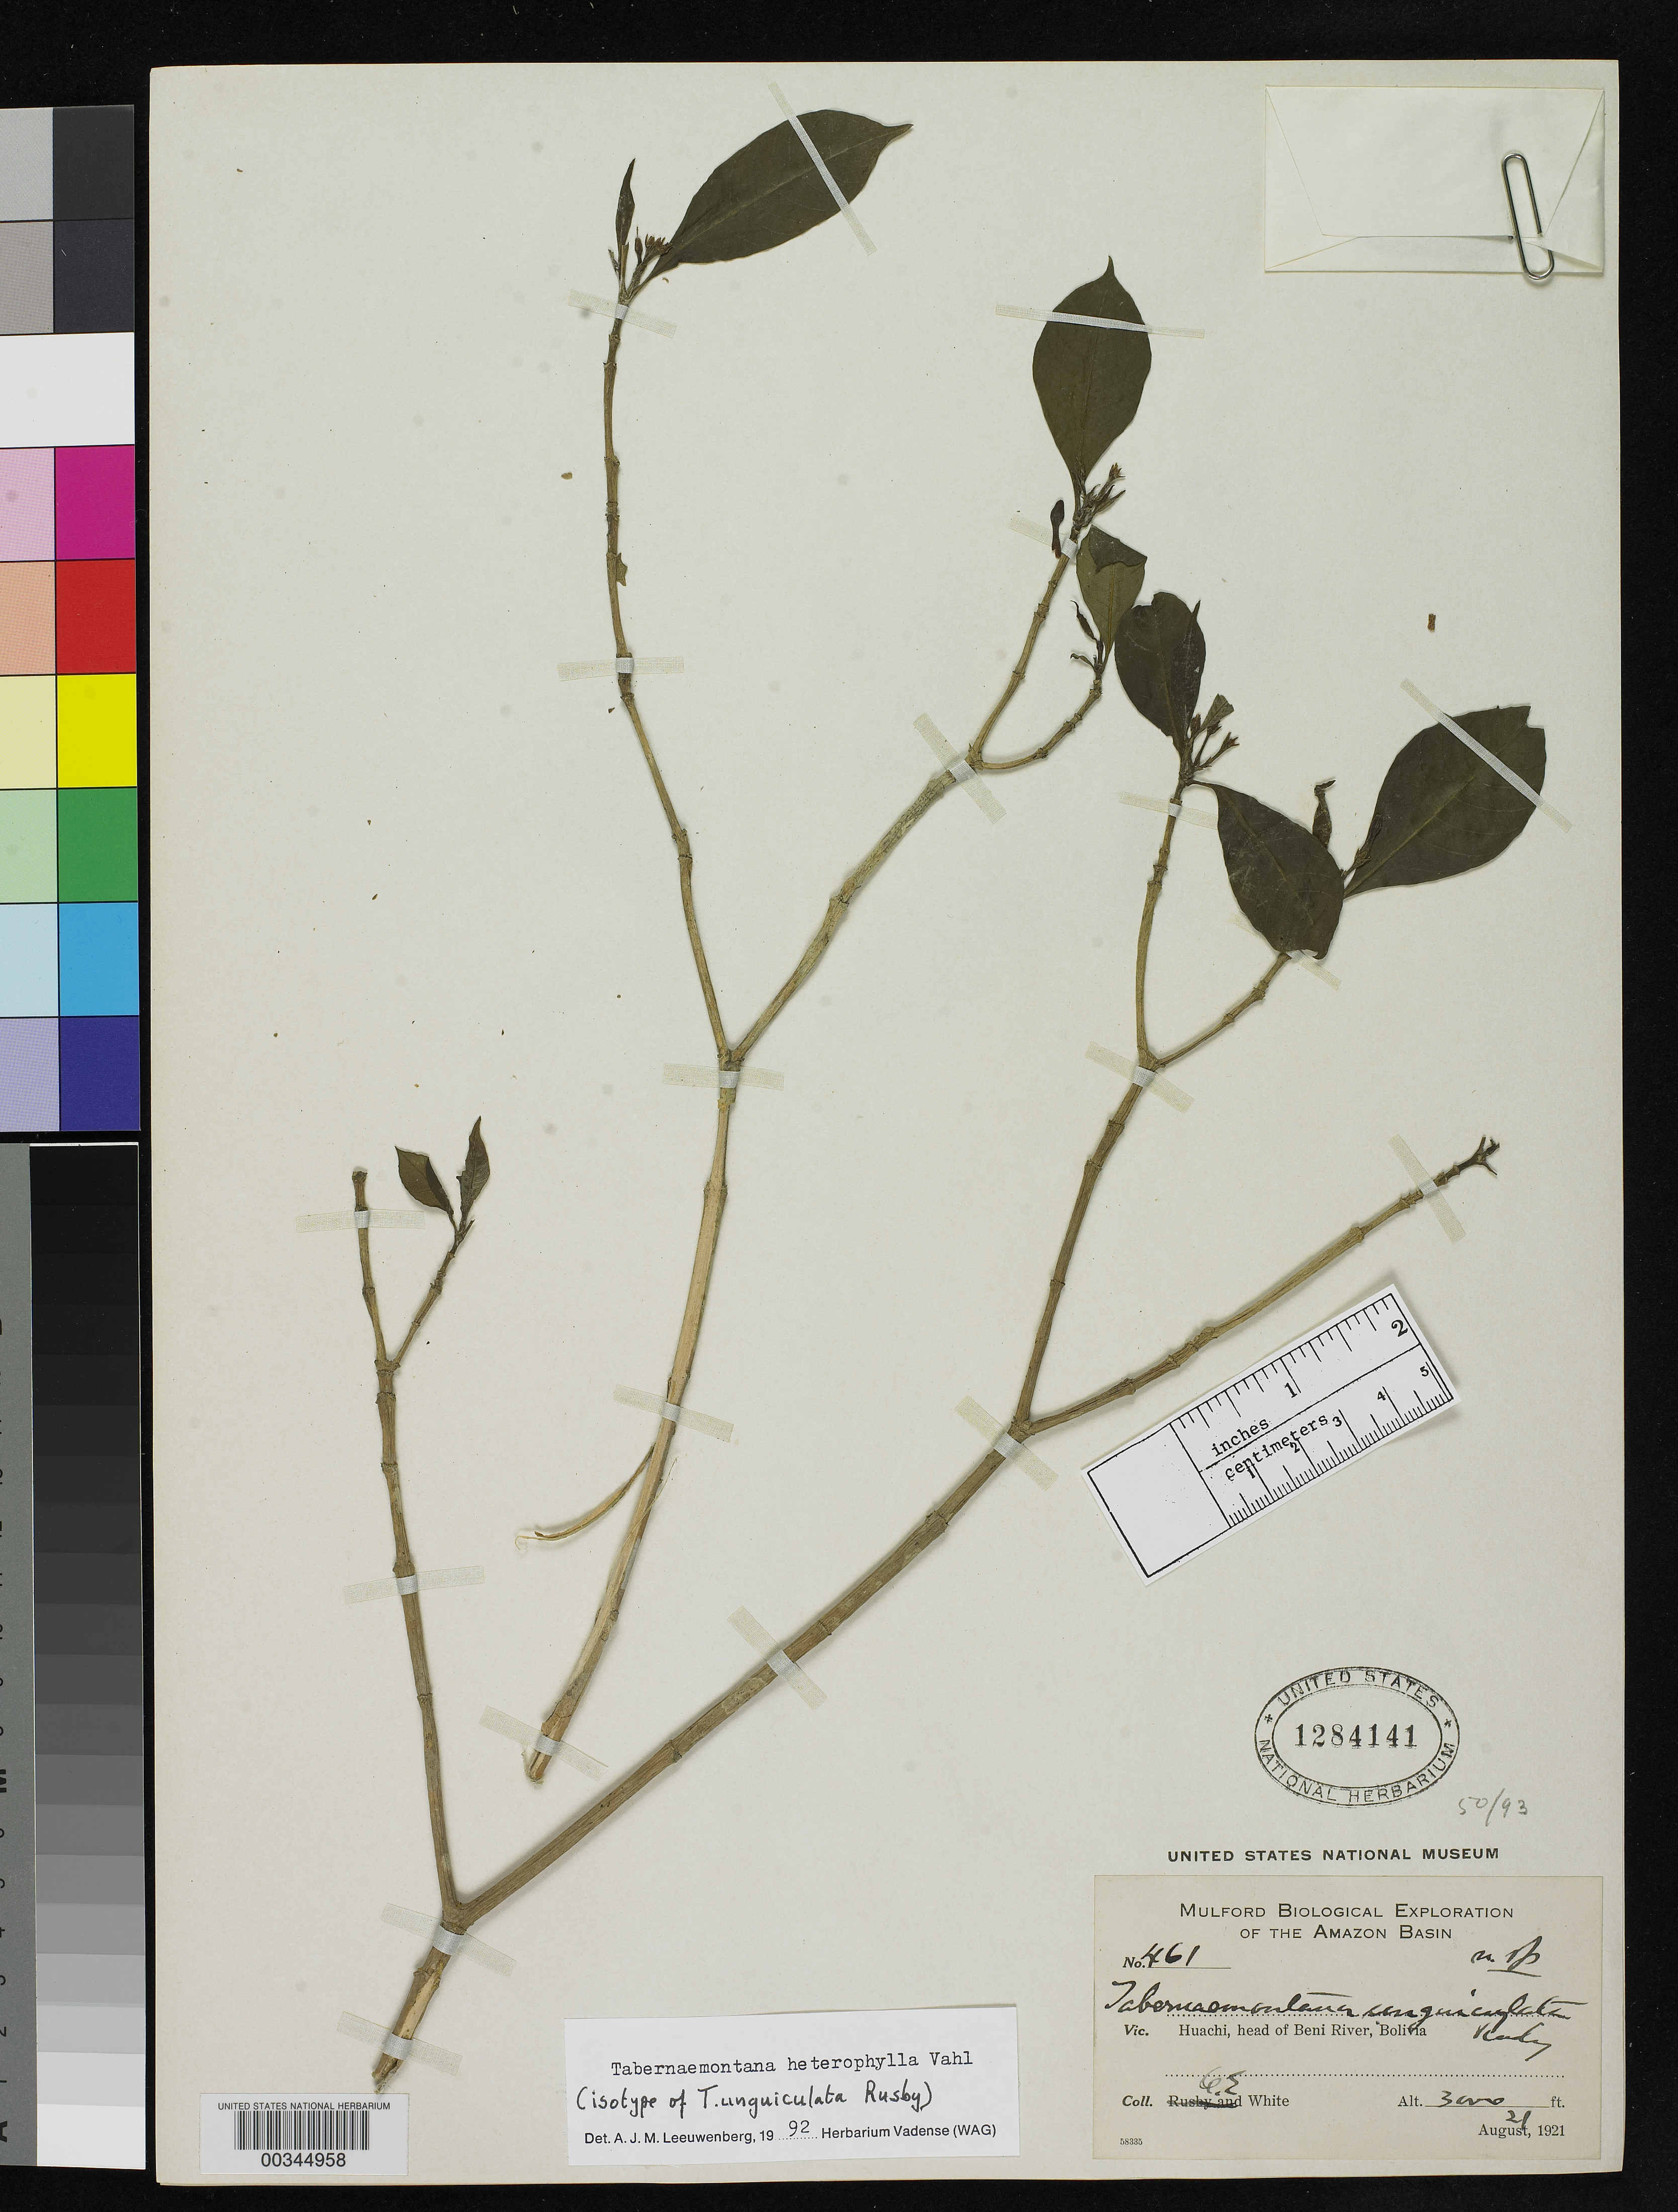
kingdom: Plantae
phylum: Tracheophyta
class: Magnoliopsida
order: Gentianales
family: Apocynaceae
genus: Tabernaemontana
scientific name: Tabernaemontana unguiculata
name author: Rusby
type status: Isotype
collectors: O. E. White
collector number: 461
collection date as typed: August 21, 1921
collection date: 1921-08-21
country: Bolivia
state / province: Beni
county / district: Iténez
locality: Huachi, head of Beni River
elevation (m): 914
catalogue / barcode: US 1284141